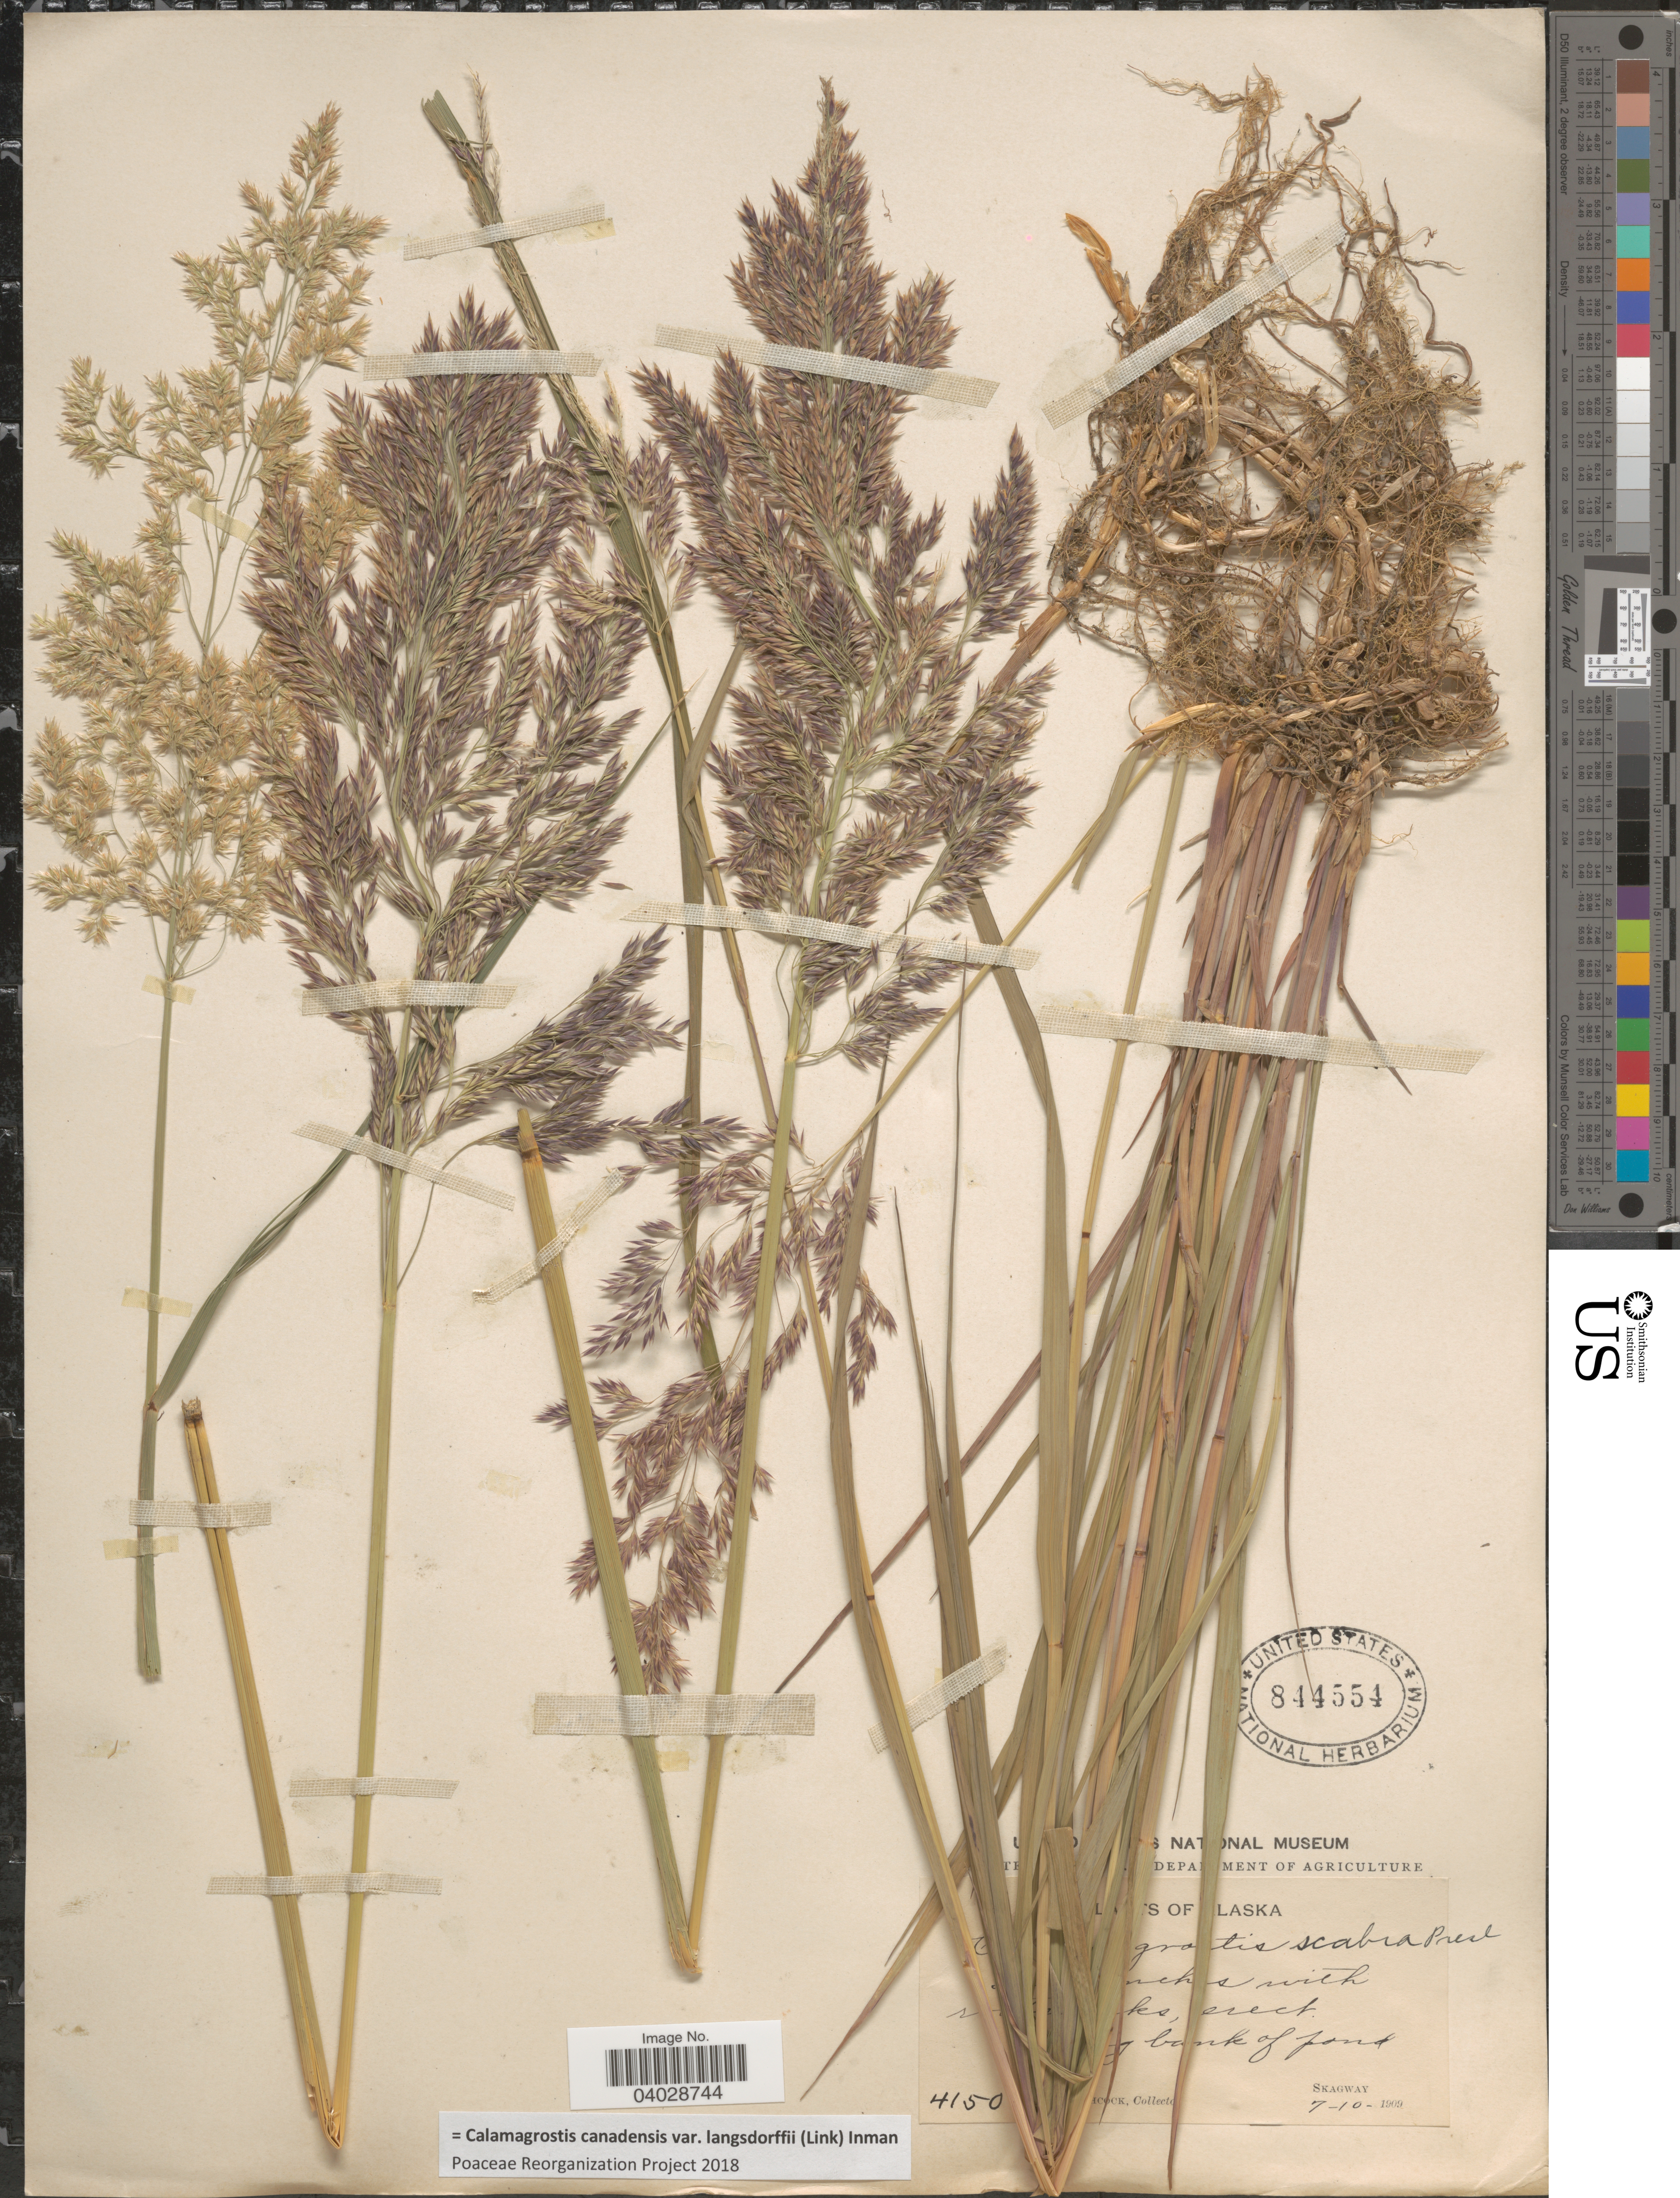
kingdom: Plantae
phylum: Tracheophyta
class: Liliopsida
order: Poales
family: Poaceae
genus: Calamagrostis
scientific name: Calamagrostis canadensis var. langsdorffii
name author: (Link) Inman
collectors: -- Hitchcock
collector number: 4150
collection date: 1909-07-10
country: United States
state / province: Alaska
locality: [illegible text] g bank of pond. Skagway.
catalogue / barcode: US 844554